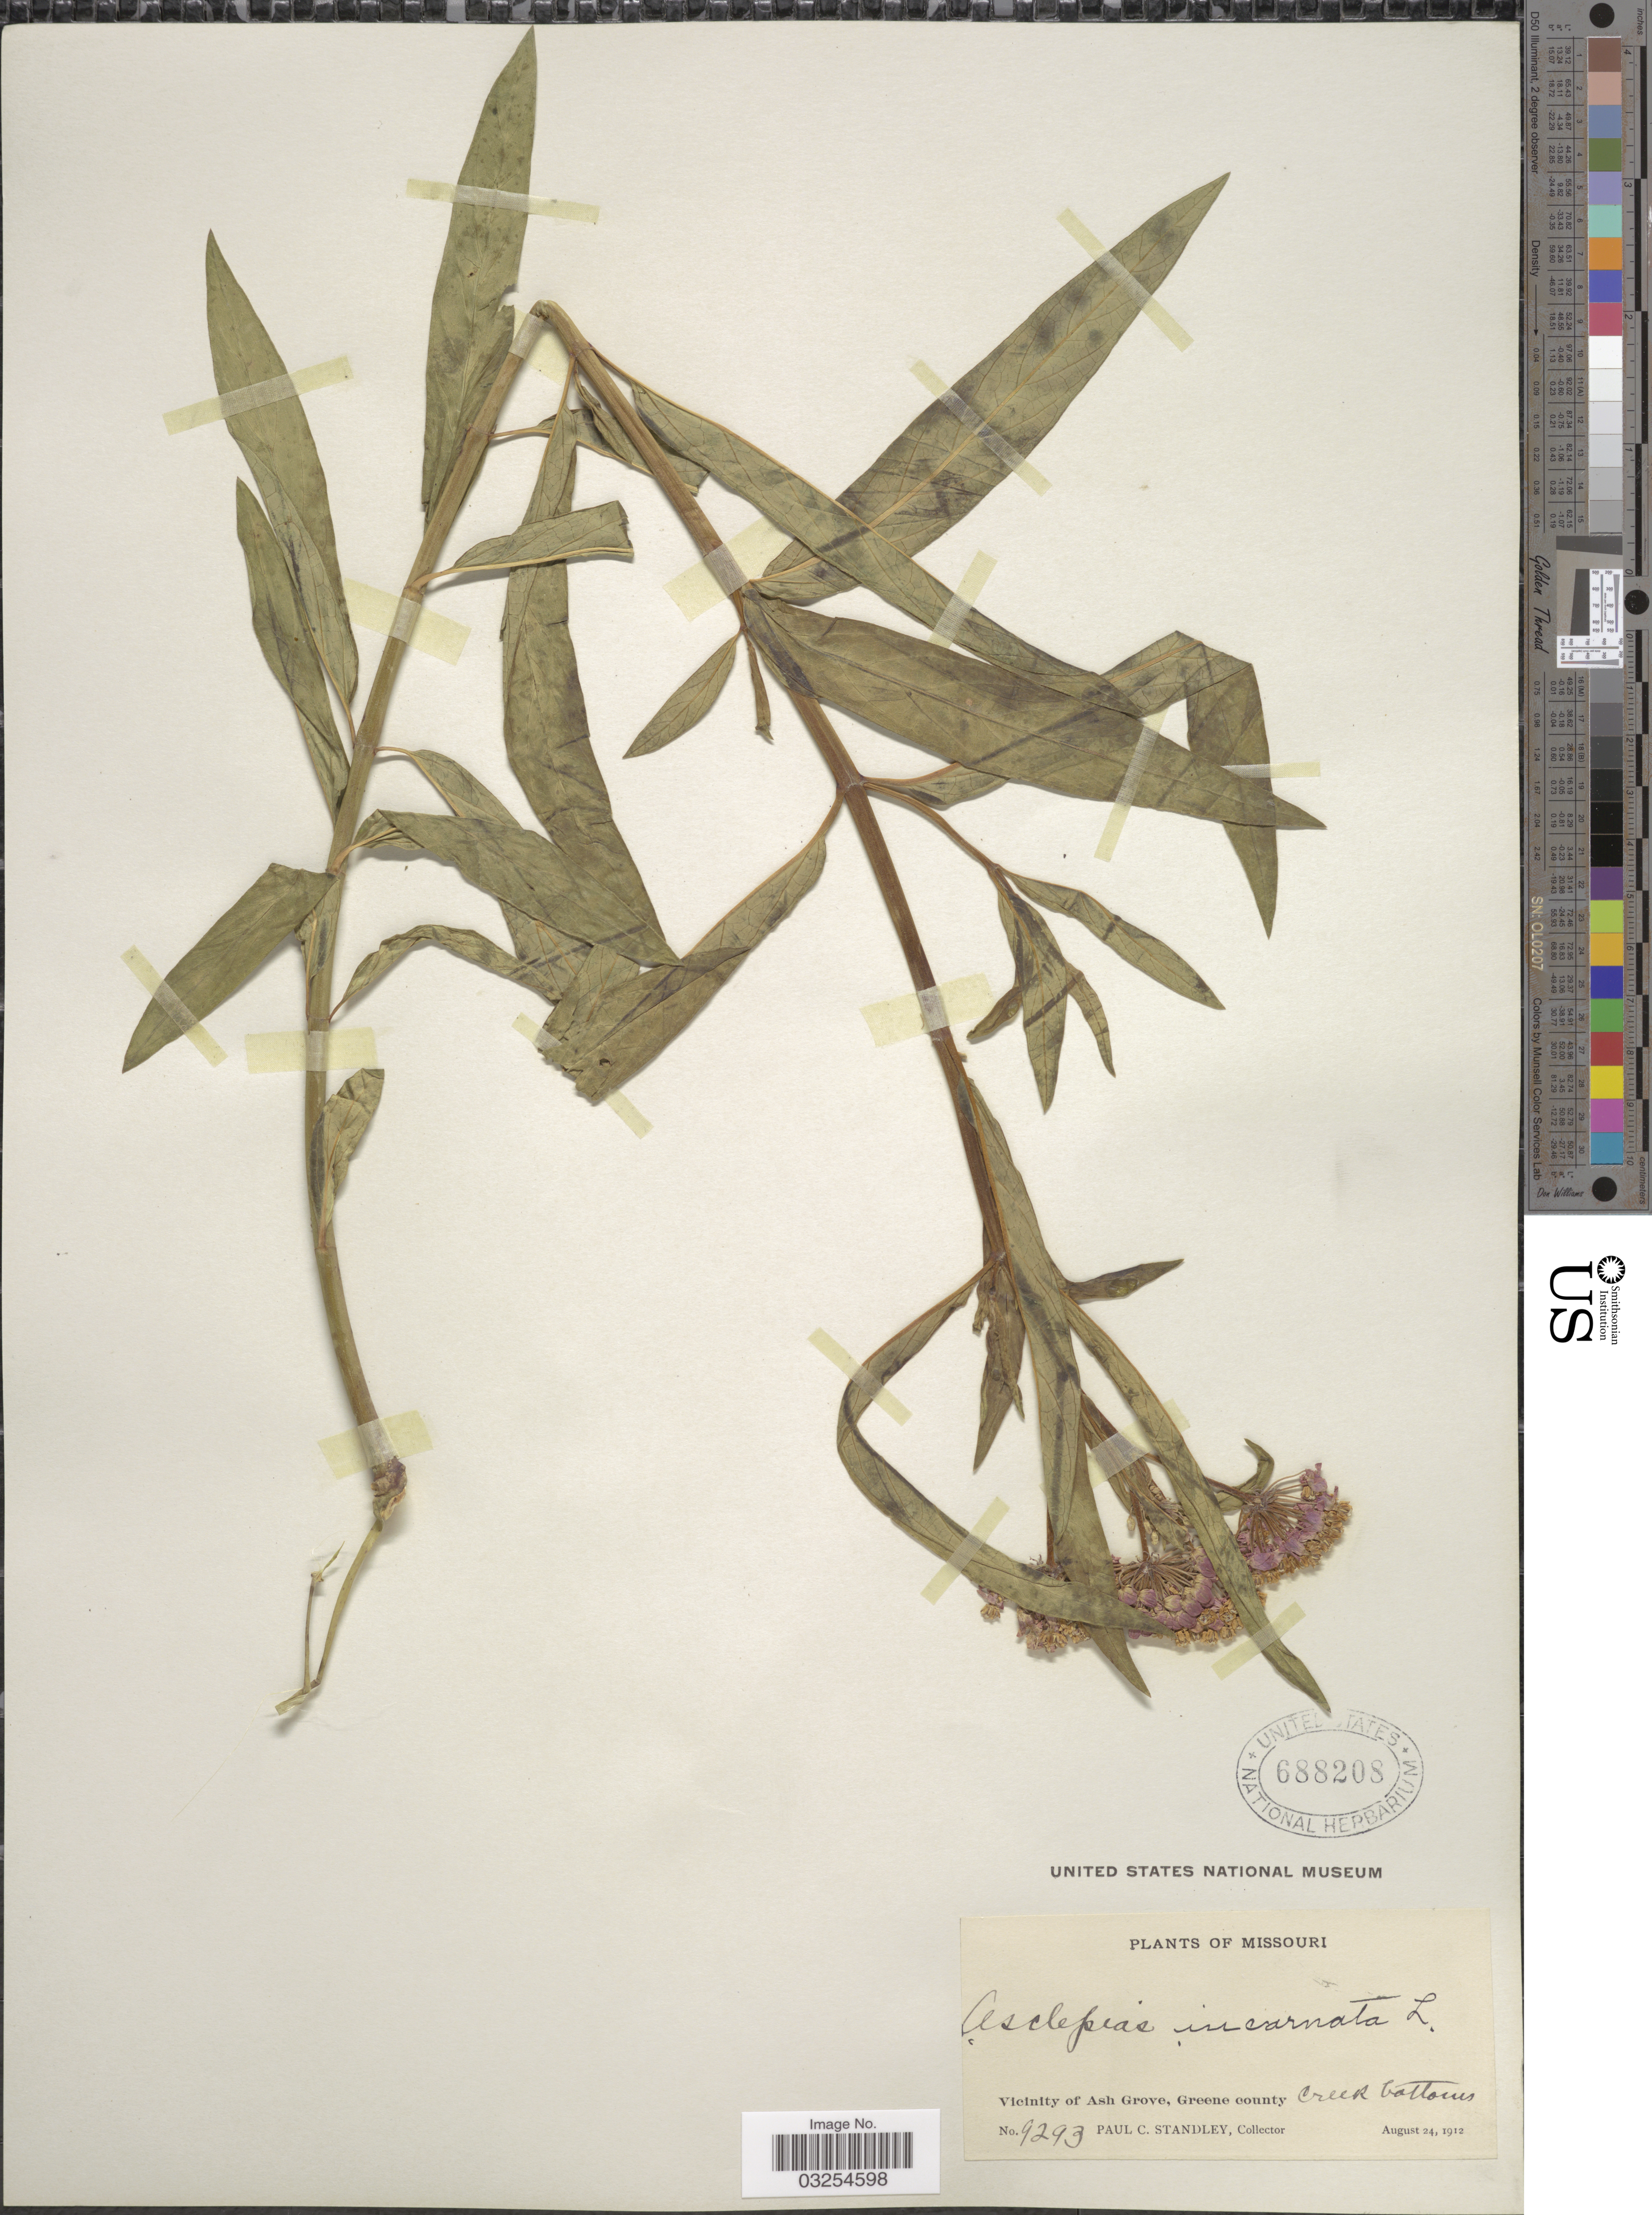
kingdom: Plantae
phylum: Tracheophyta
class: Magnoliopsida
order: Gentianales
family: Apocynaceae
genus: Asclepias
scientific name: Asclepias incarnata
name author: L.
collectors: P. C. Standley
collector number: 9293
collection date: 1912-08-24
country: United States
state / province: Missouri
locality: Vicinity of Ash Grove, Greene county. Creek bottoms.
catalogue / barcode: US 688208